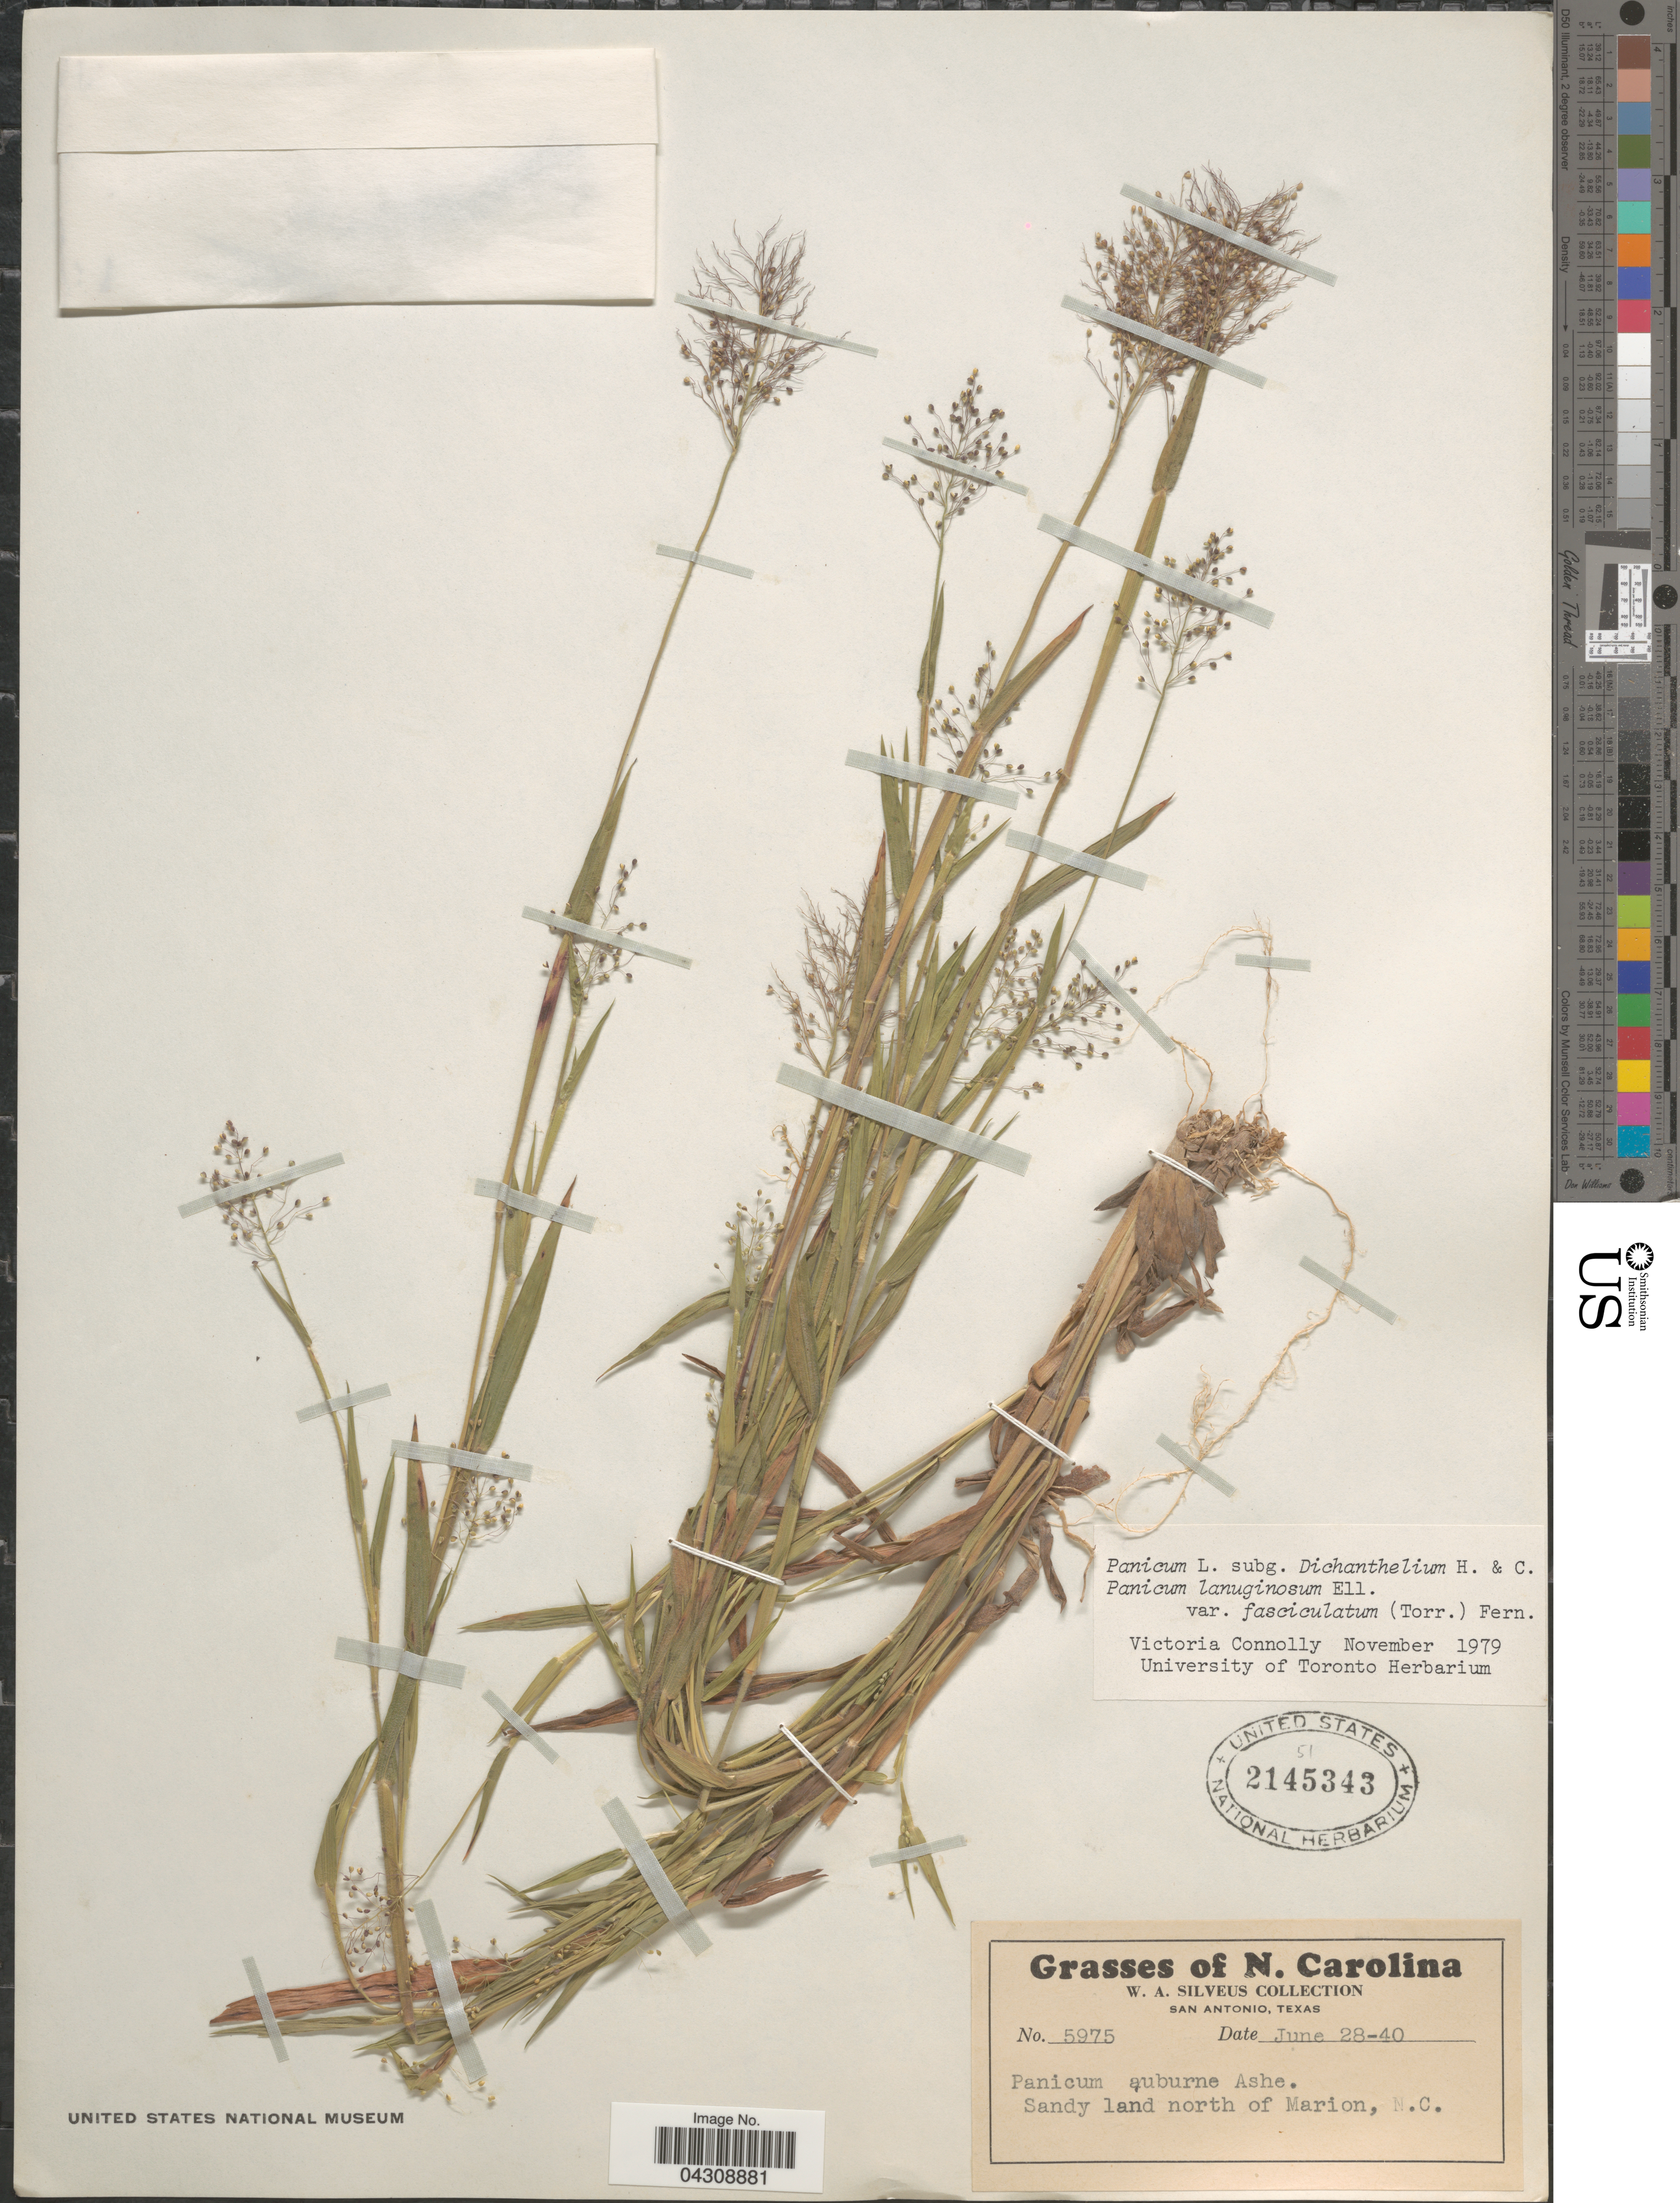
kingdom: Plantae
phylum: Tracheophyta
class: Liliopsida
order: Poales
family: Poaceae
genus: Dichanthelium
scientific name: Dichanthelium acuminatum var. acuminatum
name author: (Sw.) Gould & C.A. Clark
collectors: W. Silveus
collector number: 5975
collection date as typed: Transcribed d/m/y: 28/6/40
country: United States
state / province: North Carolina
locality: Sandy land north of Marion.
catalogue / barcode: US 2145343